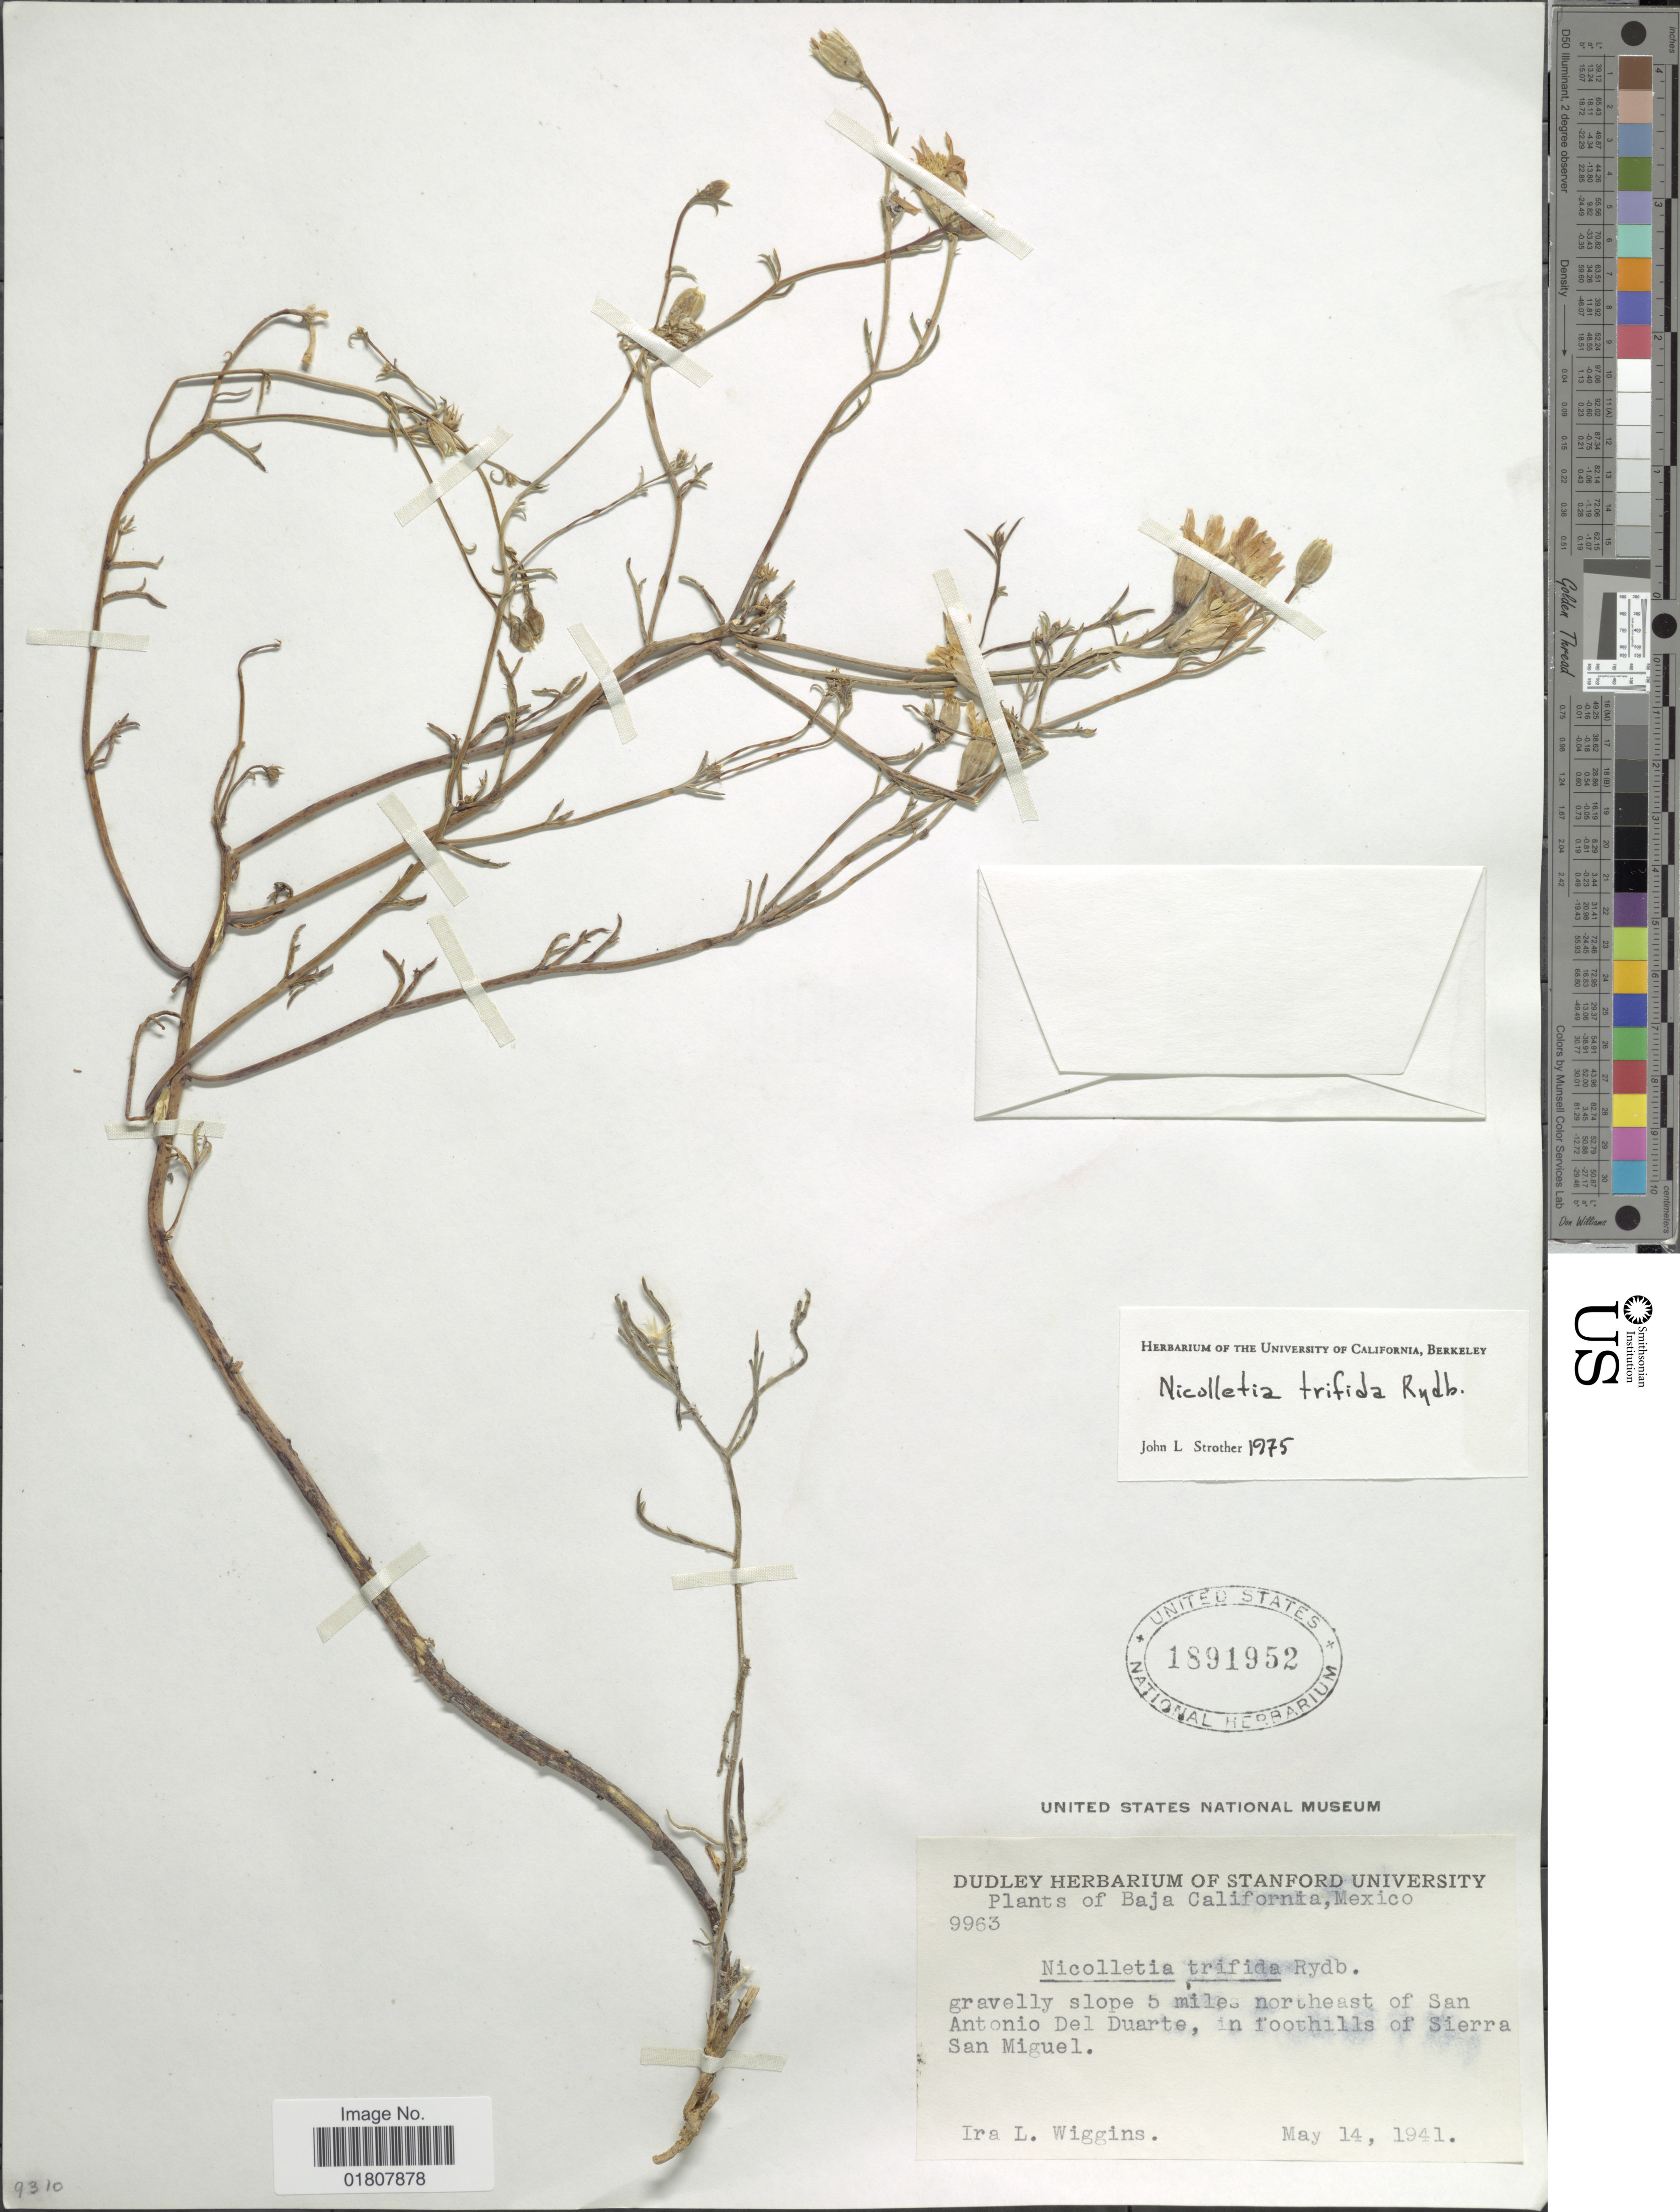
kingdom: Plantae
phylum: Tracheophyta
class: Magnoliopsida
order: Asterales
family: Asteraceae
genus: Nicolletia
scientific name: Nicolletia trifida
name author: Rydb.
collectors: I. L. Wiggins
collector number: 9963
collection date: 1941-05-14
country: Mexico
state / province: Baja California Sur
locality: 5 miles northeast of San Antonio Del Duarte, in foothills of Sierra San Miguel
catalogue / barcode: US 1891952